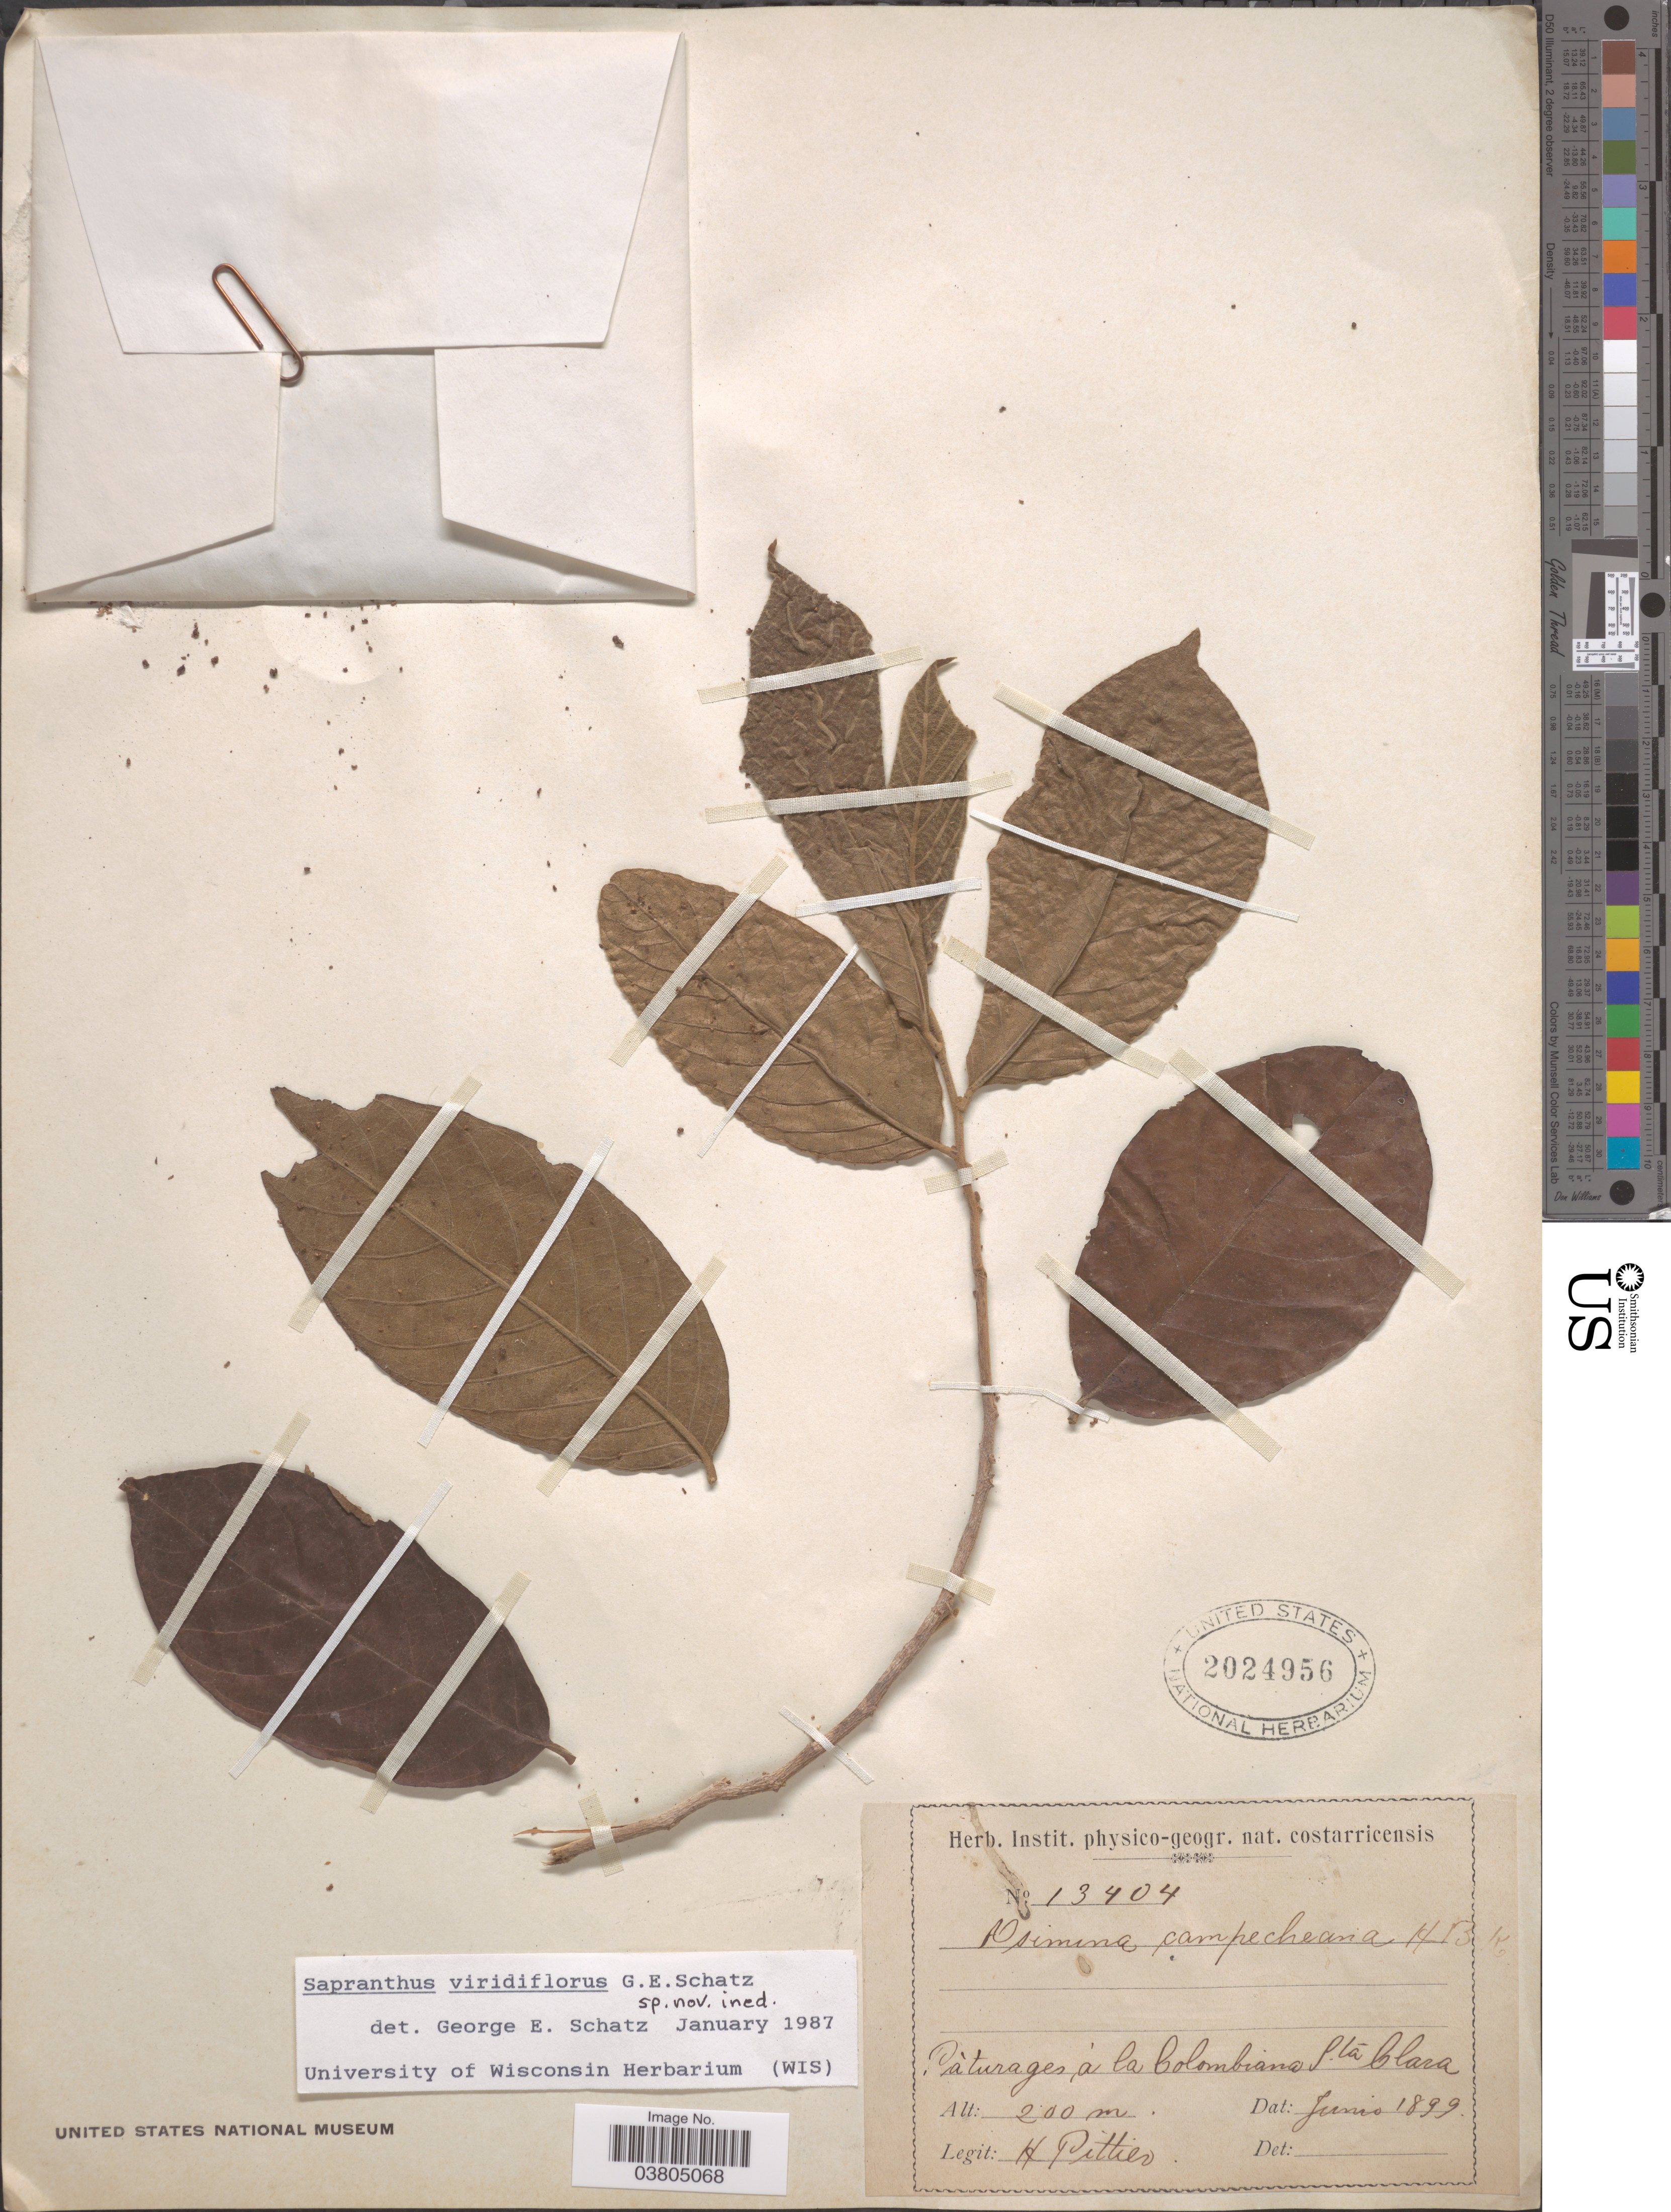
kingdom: Plantae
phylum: Tracheophyta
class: Magnoliopsida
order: Magnoliales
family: Annonaceae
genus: Sapranthus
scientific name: Sapranthus viridiflorus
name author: G.E. Schatz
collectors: H. F. Pittier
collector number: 13404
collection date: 1899-06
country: Costa Rica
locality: Pàturages à la Colombiana. Sta. Clara.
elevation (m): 200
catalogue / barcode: US 2024956